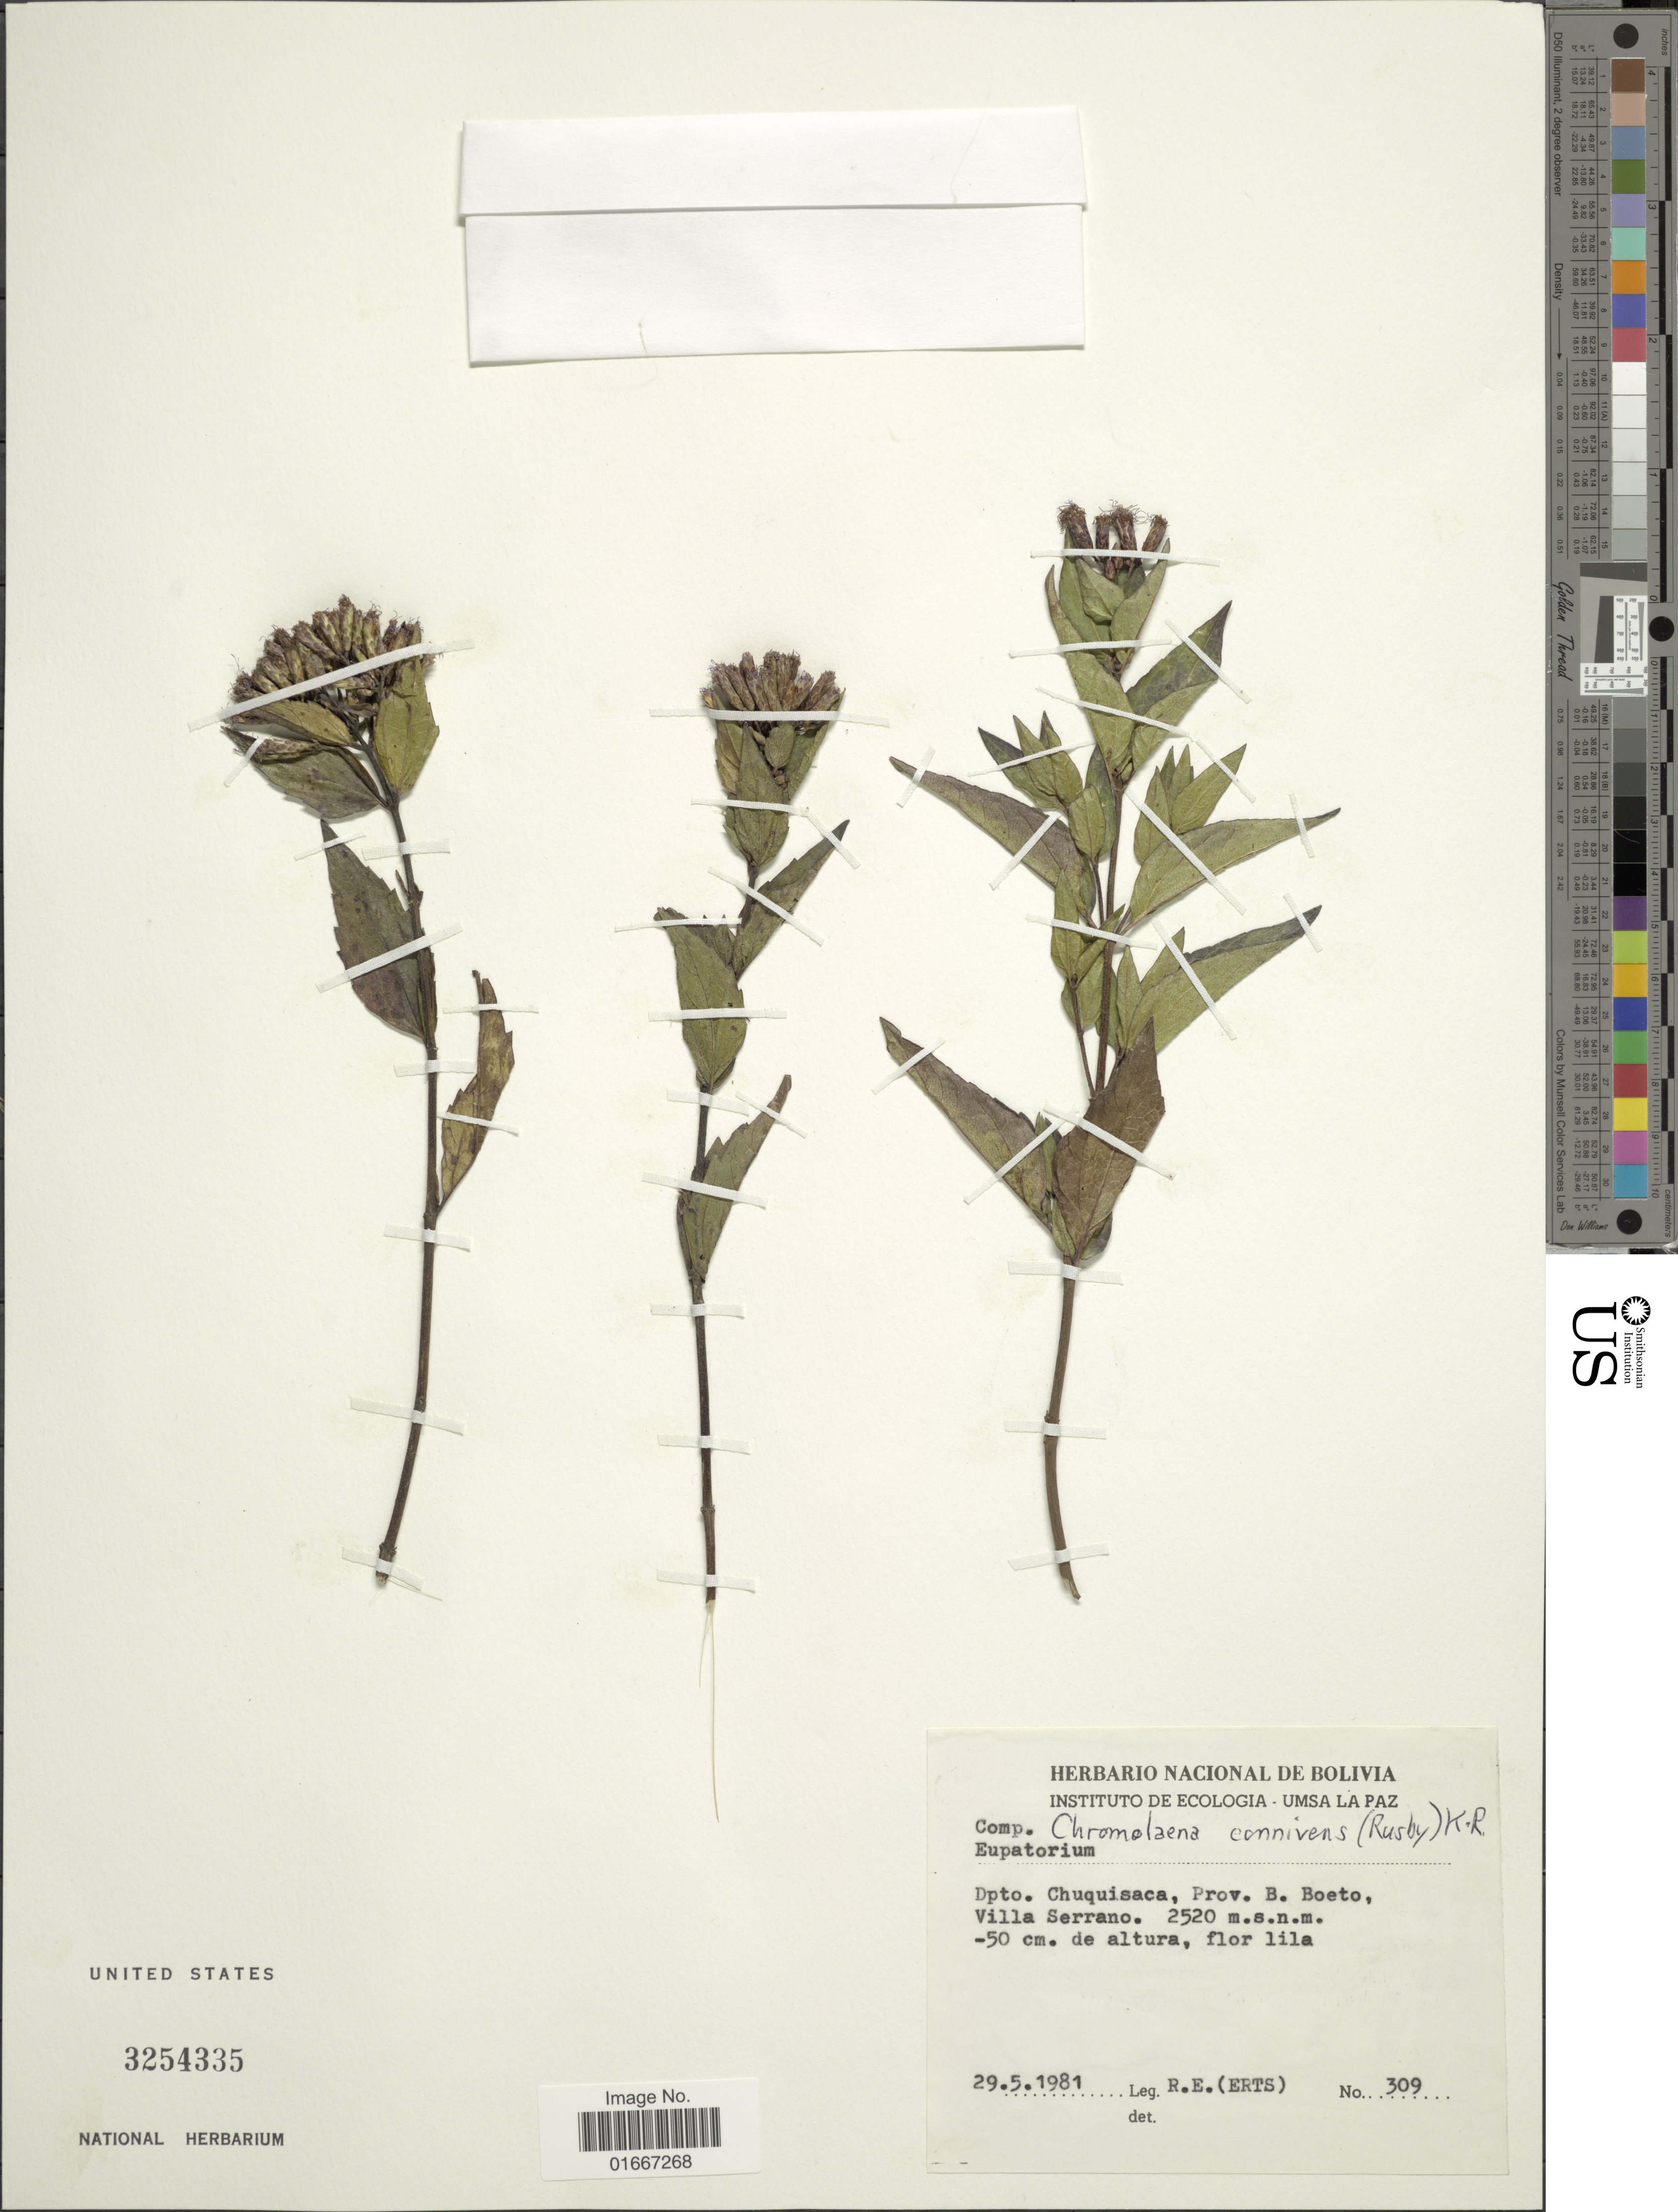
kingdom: Plantae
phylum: Tracheophyta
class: Magnoliopsida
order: Asterales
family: Asteraceae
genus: Chromolaena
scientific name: Chromolaena connivens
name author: (Rusby) R.M. King & H. Rob.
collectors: R. Erts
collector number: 309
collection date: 1981-05-29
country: Bolivia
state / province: Chuquisaca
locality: Prov. B. Boeto, Villa Serrano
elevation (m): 2520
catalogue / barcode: US 3254335